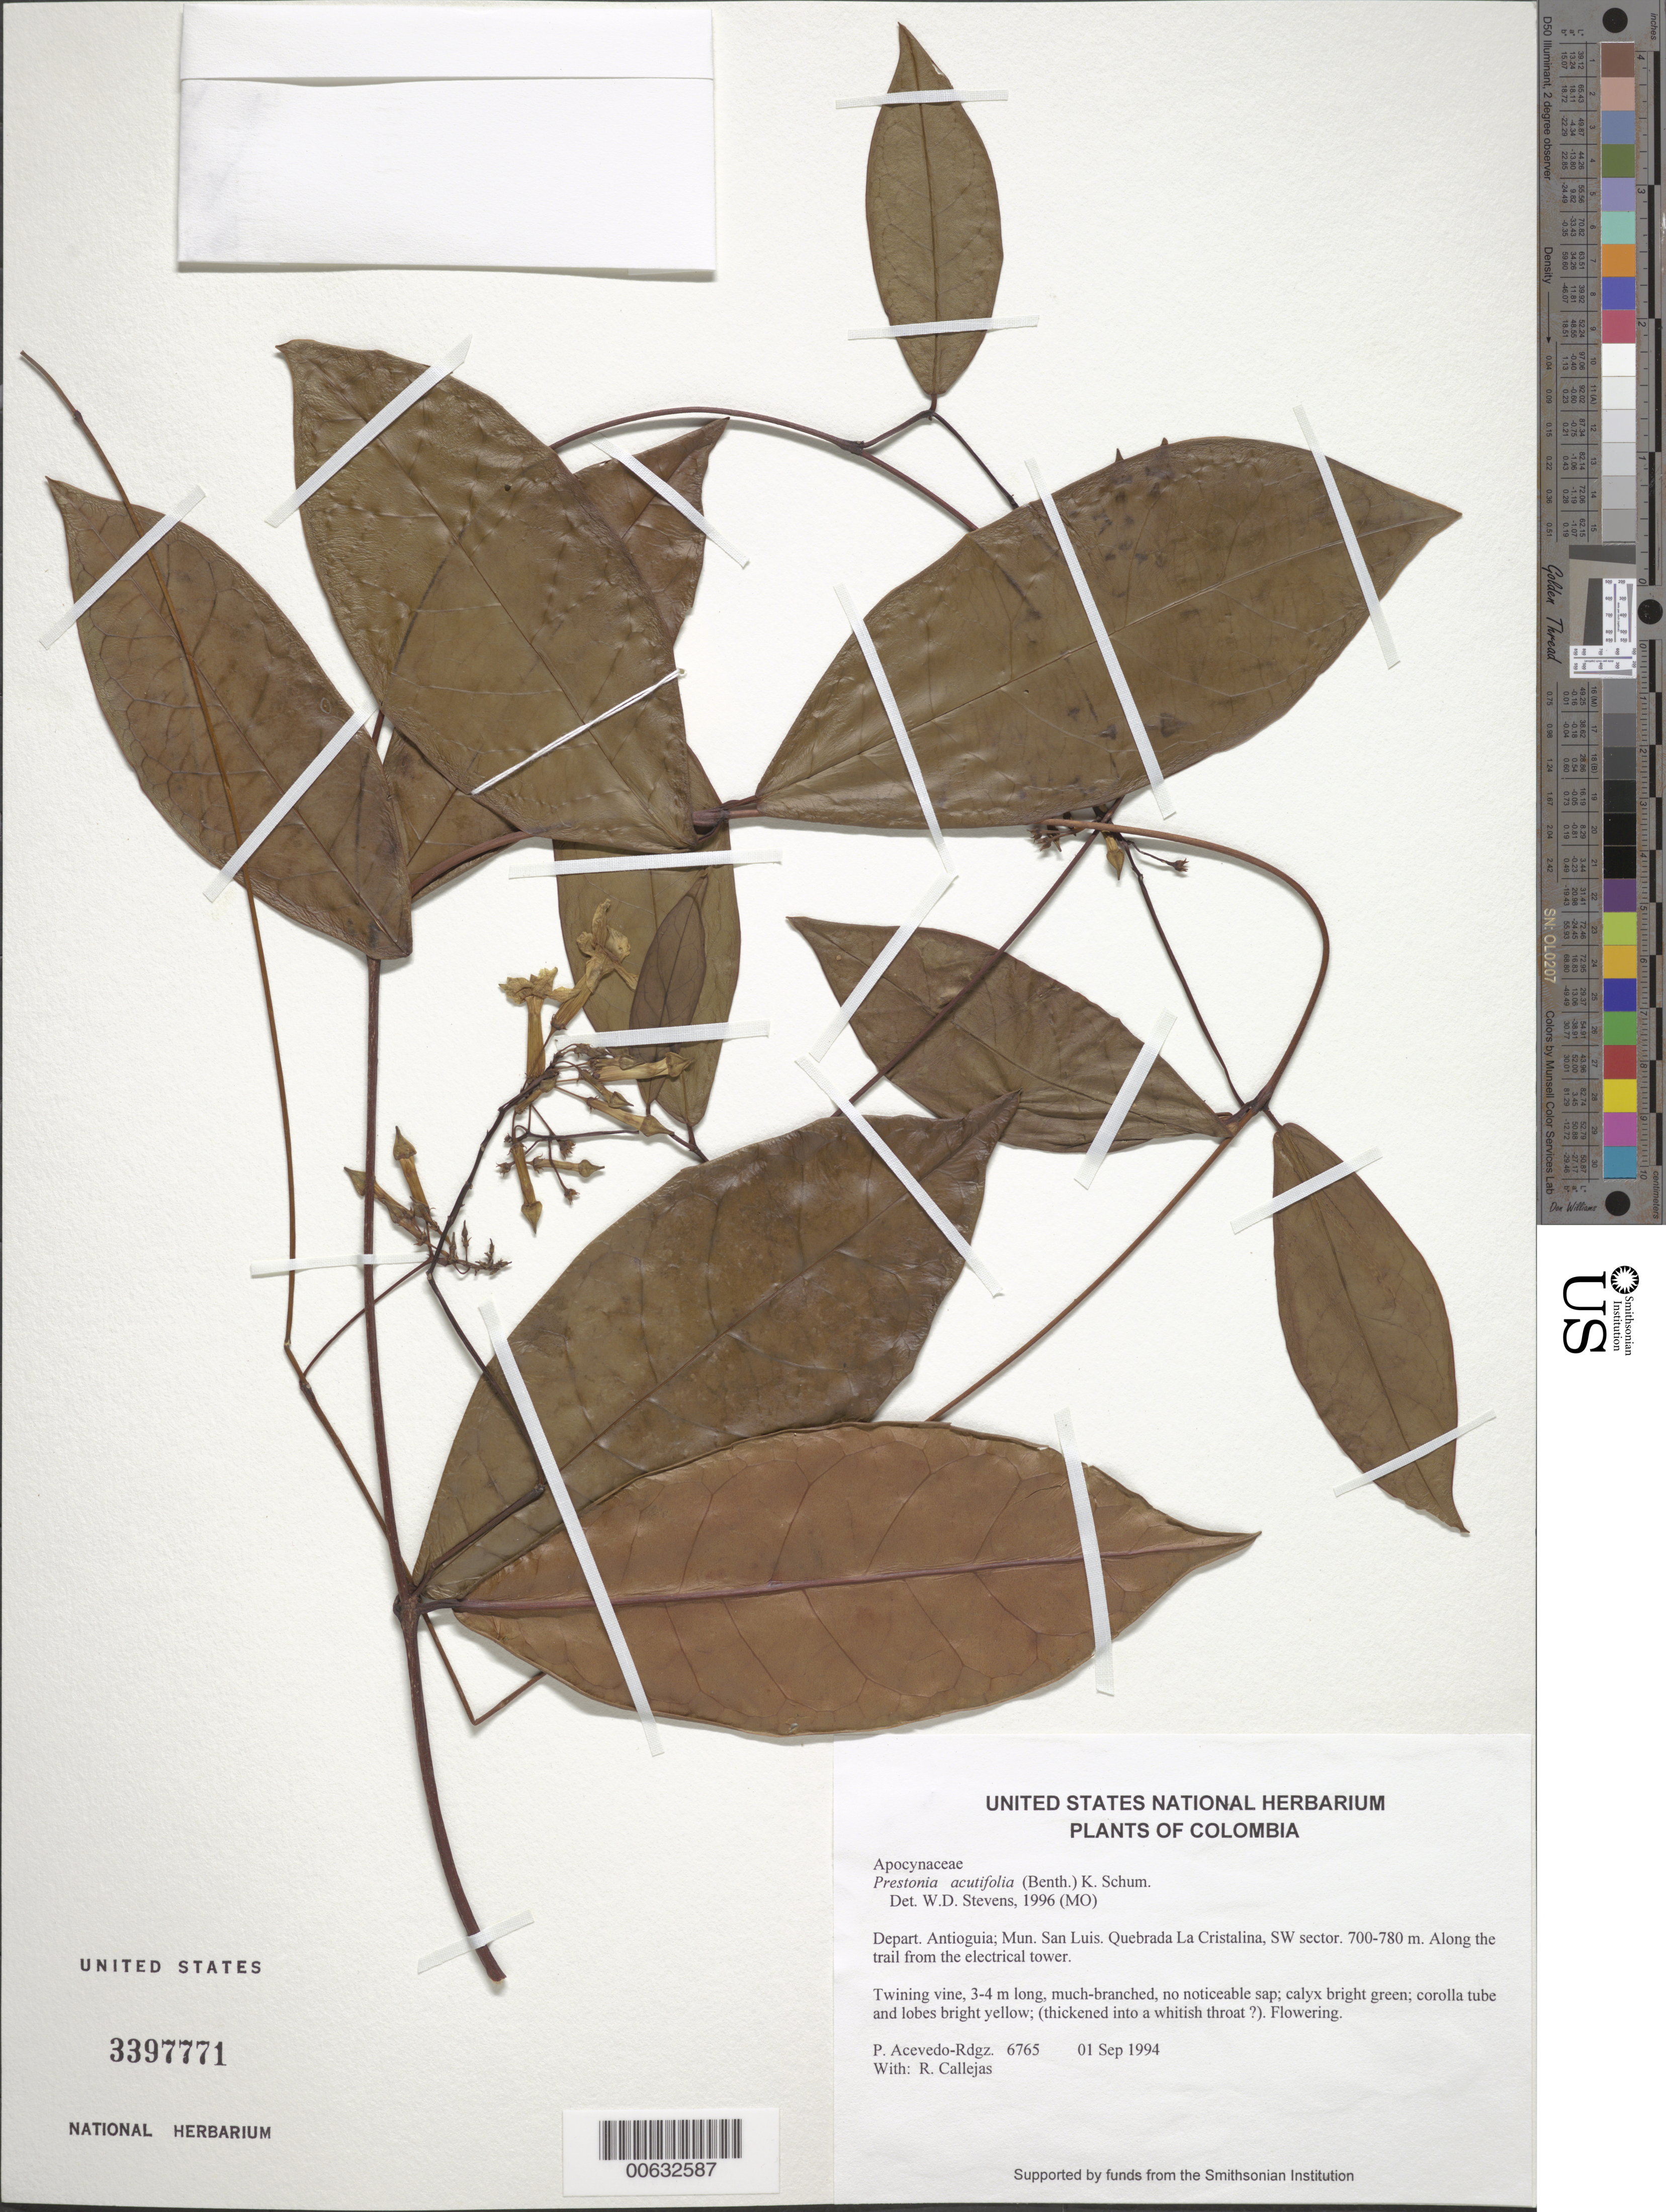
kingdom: Plantae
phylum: Tracheophyta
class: Magnoliopsida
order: Gentianales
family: Apocynaceae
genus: Prestonia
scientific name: Prestonia quinquangularis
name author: (Jacq.) Spreng.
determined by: Morales, J. F.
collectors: P. Acevedo-Rodr. & R. Callejas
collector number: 6765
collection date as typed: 01 Sep 1994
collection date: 1994-09-01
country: Colombia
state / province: Antioquia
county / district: San Luis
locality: Depart. Antioquia; Mun. San Luis. Quebrada La Cristalina, SW sector.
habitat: Along the trail from the electrical tower.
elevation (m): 700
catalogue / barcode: US 3397771